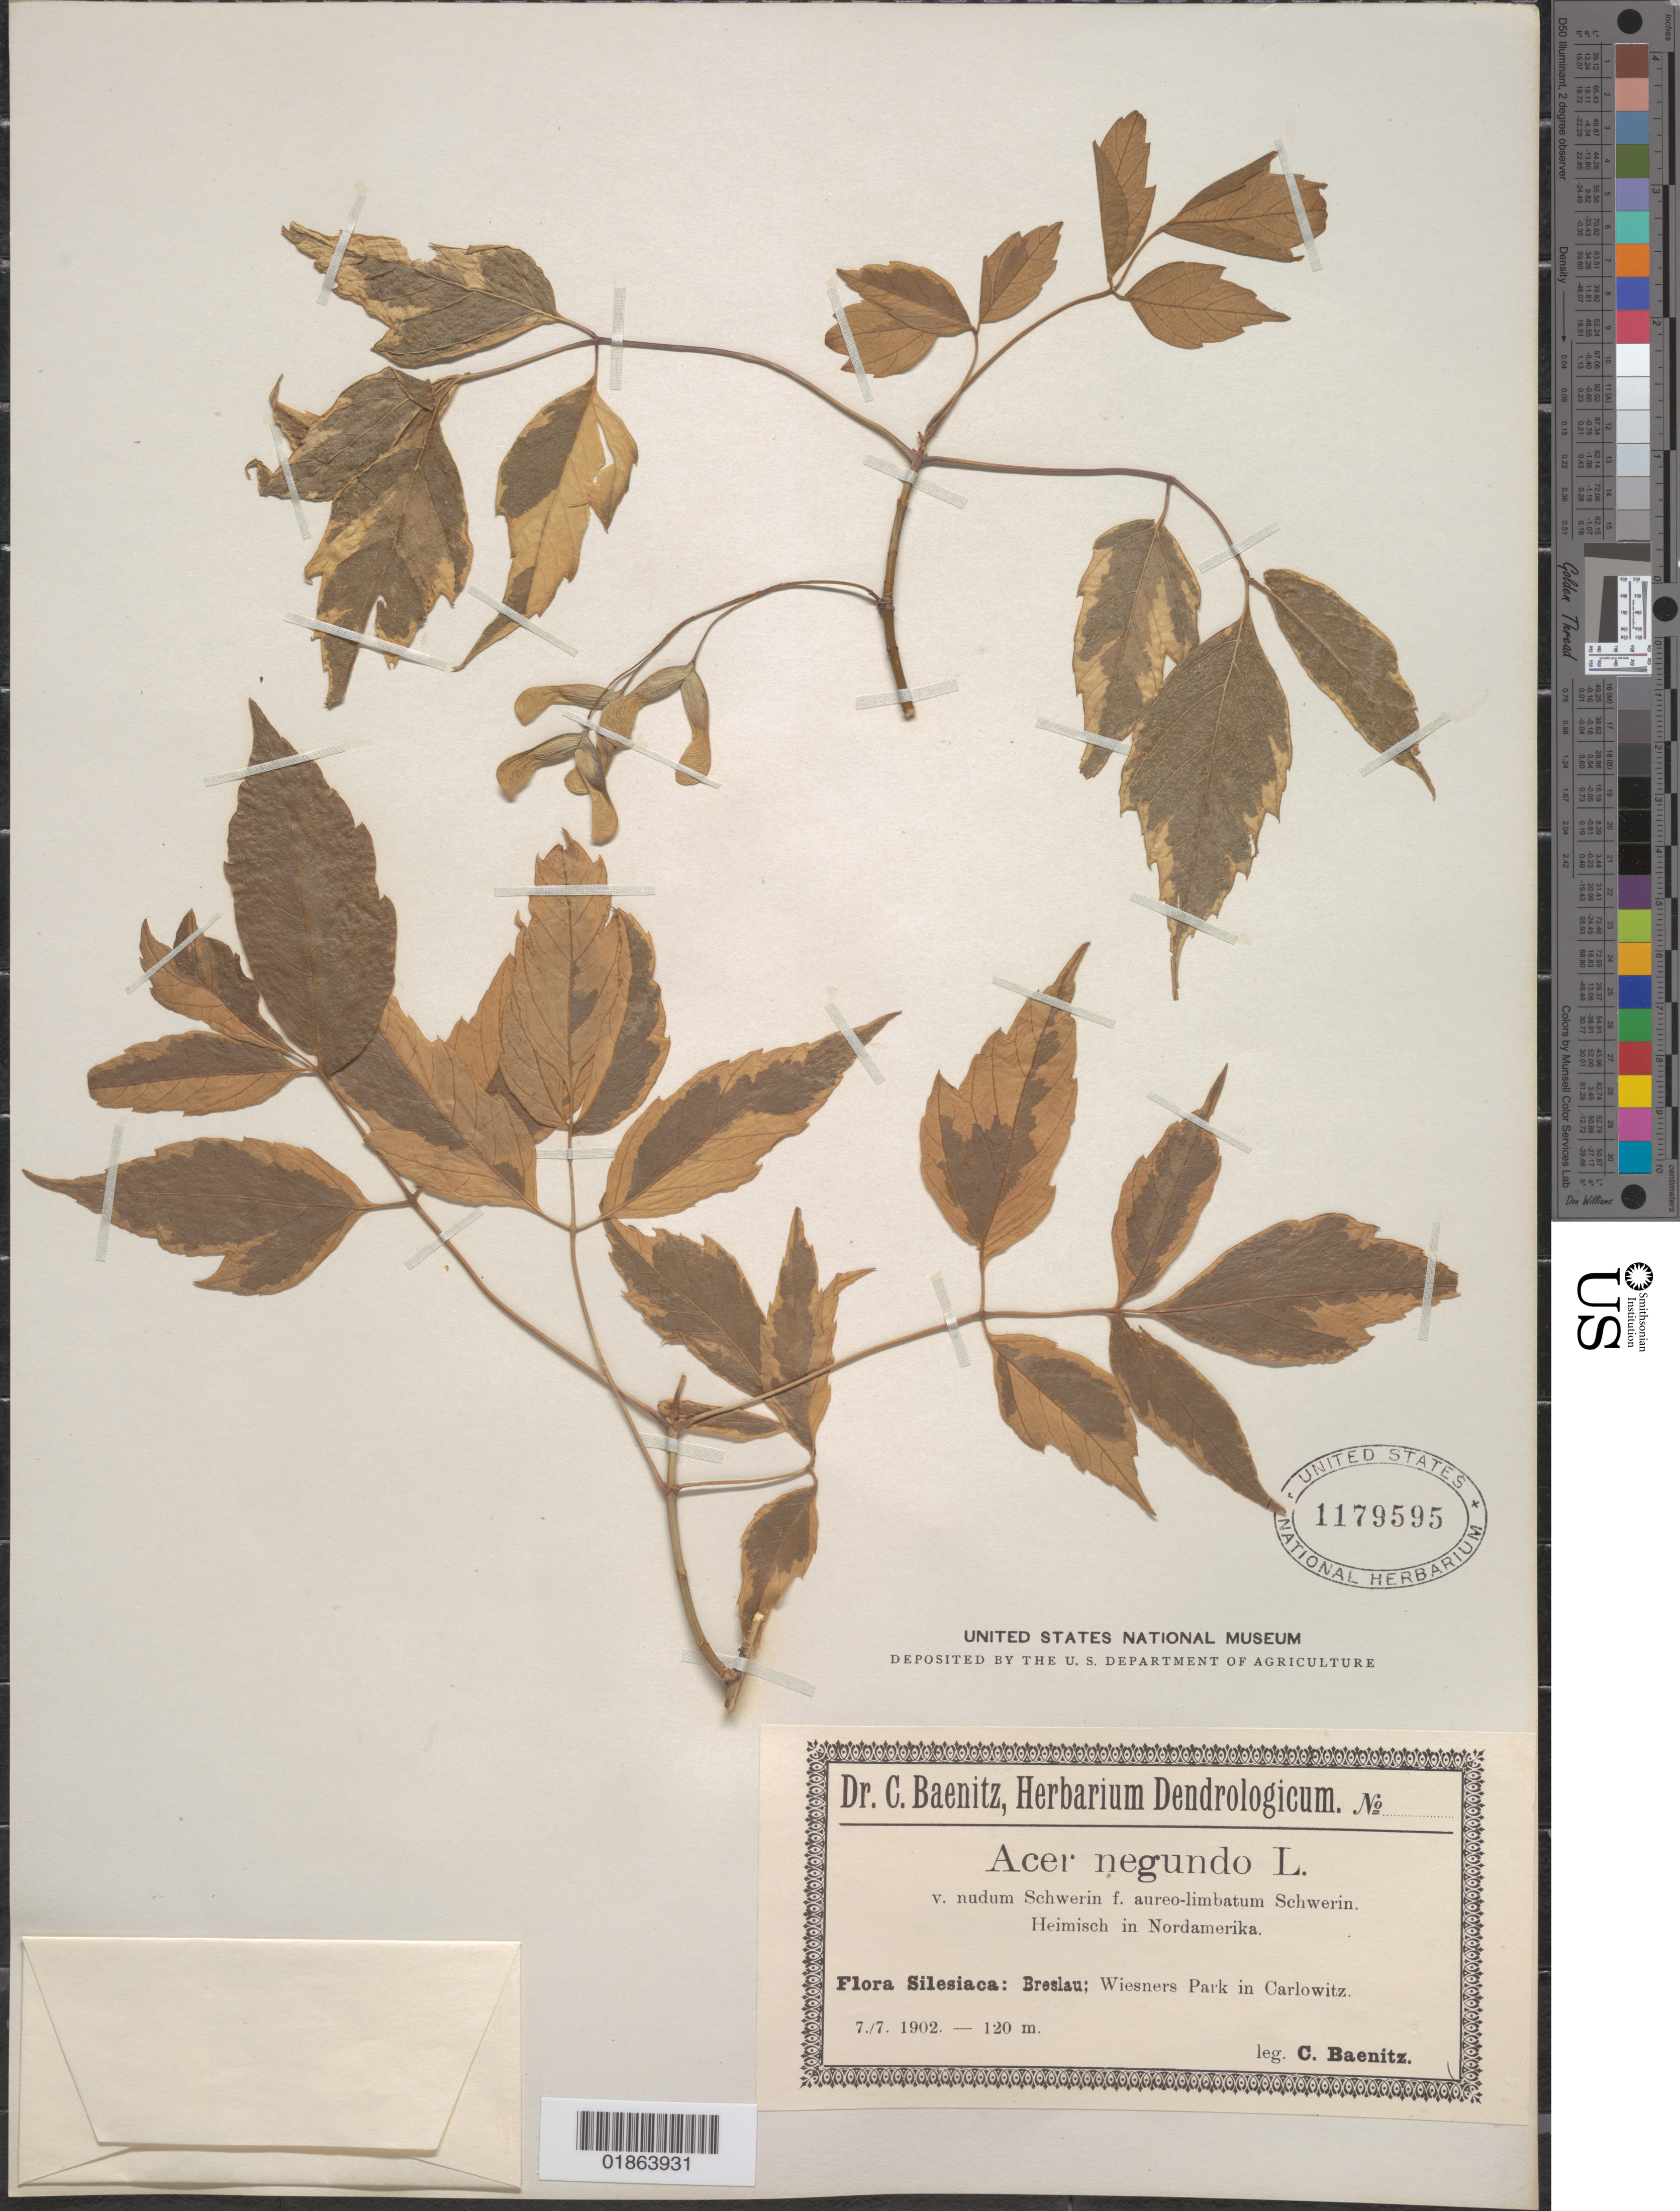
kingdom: Plantae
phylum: Tracheophyta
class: Magnoliopsida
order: Sapindales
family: Sapindaceae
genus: Acer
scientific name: Acer negundo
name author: L.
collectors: C. G. Baenitz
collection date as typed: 7./7. 1902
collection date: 1902-07-07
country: Poland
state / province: Slaskie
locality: Breslau [Wroclaw]: Wiesners Park in Carlowitz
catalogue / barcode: US 1179595